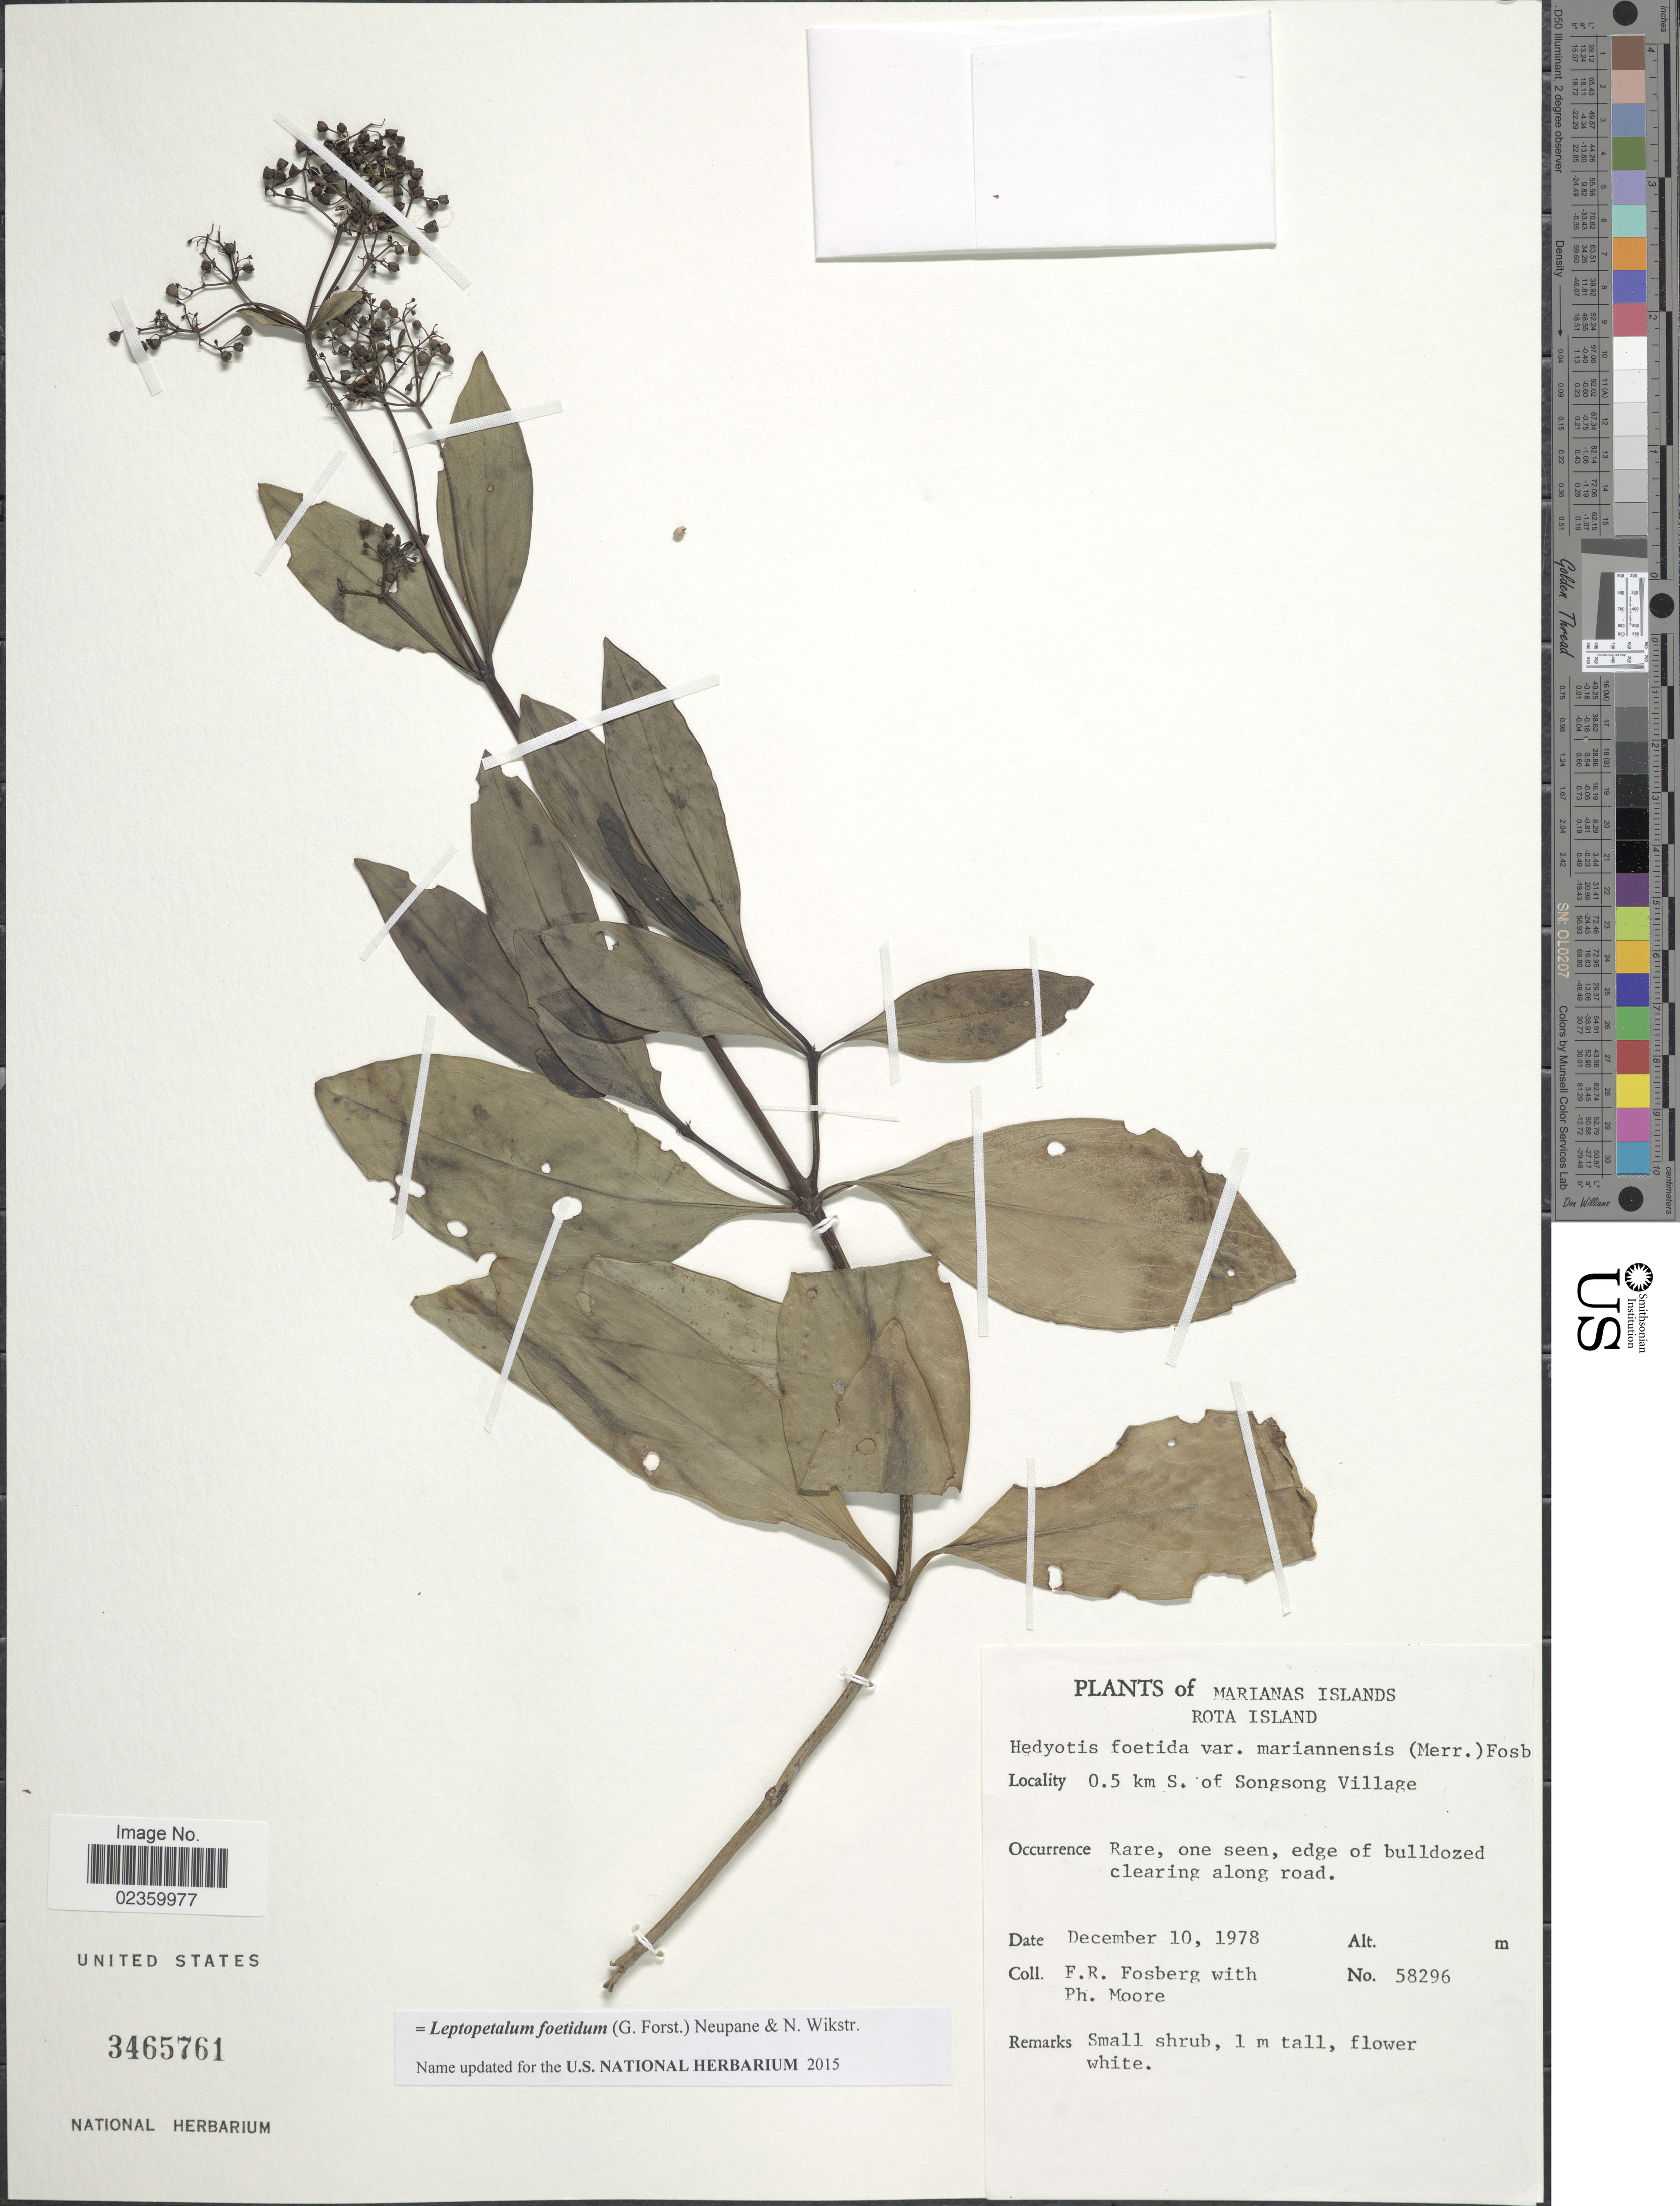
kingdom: Plantae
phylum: Tracheophyta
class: Magnoliopsida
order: Gentianales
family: Rubiaceae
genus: Leptopetalum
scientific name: Leptopetalum foetidum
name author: (G. Forst.) Neupane & N. Wikstr.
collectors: F. R. Fosberg & P. Moore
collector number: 58296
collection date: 1978-12-10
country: Northern Mariana Islands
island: Rota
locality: Rota Island. 0.5 km S. of Songsong Village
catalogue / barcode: US 3465761